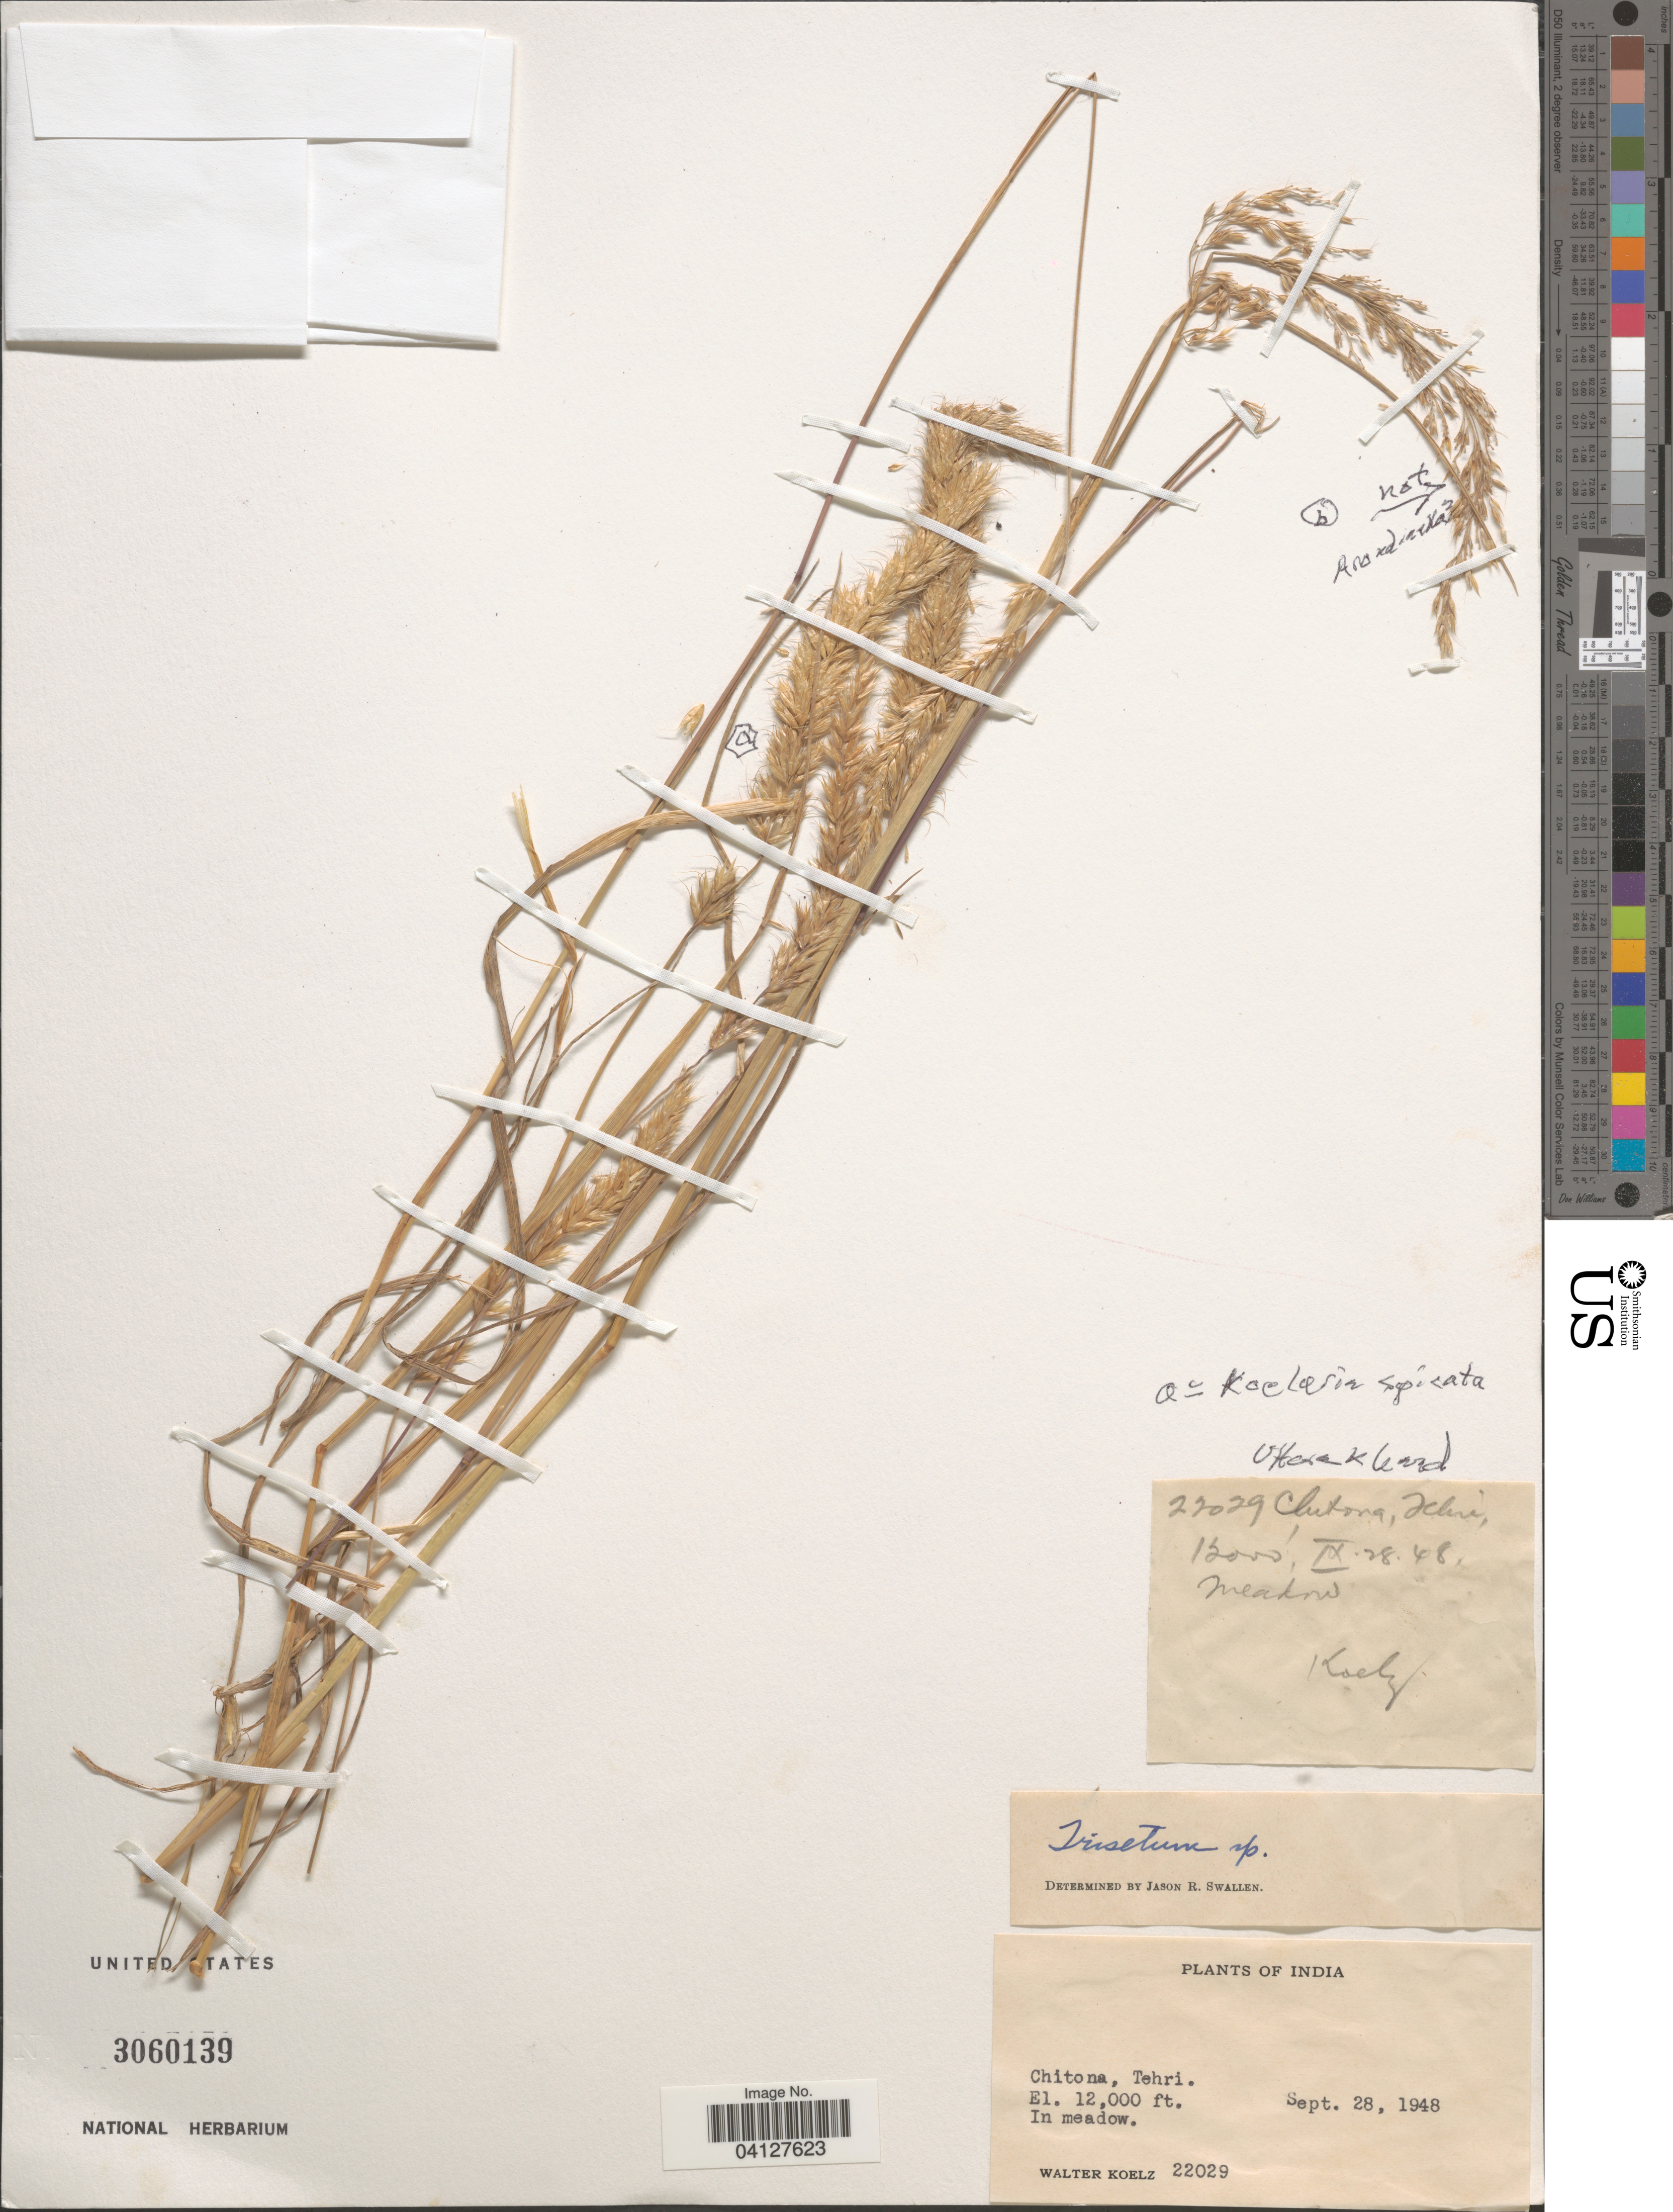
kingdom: Plantae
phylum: Tracheophyta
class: Liliopsida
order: Poales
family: Poaceae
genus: Trisetum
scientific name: Trisetum sp.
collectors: W. N. Koelz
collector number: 22029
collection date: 1948-09-28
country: India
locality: Chitona, Tehri.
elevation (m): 3658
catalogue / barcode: US 3060139